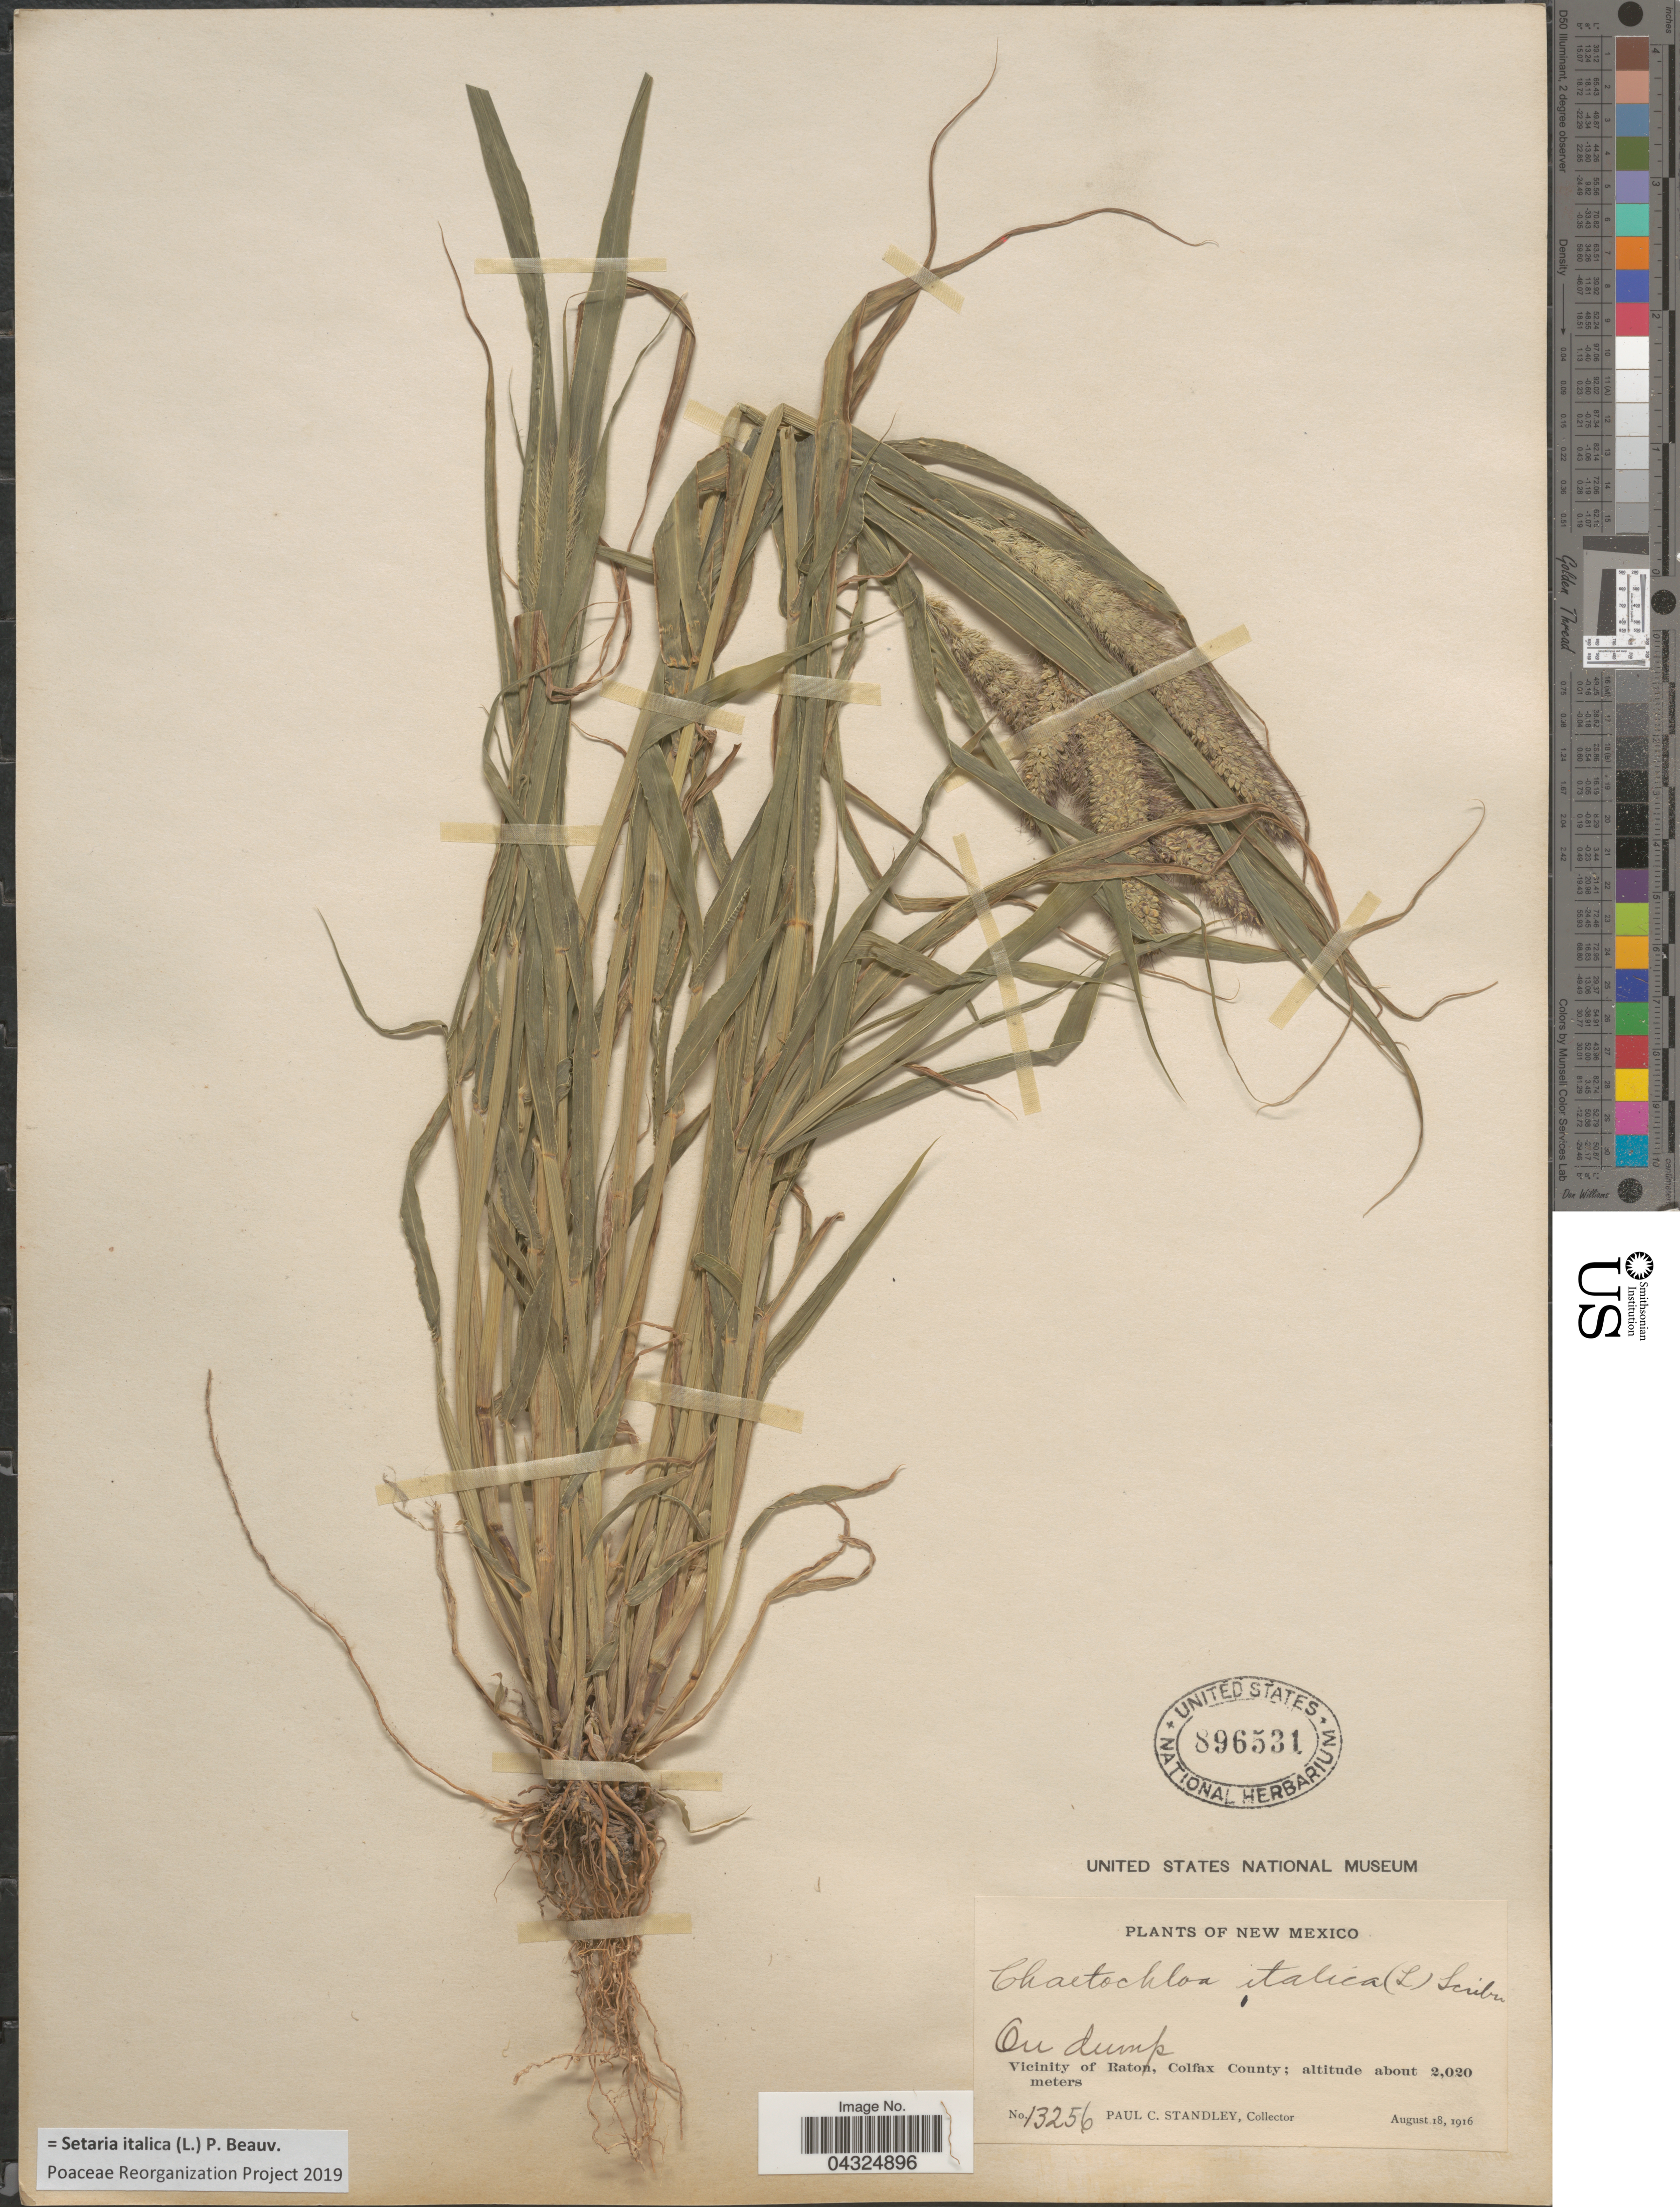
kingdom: Plantae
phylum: Tracheophyta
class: Liliopsida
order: Poales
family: Poaceae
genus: Setaria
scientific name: Setaria italica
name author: (L.) P. Beauv.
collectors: P. C. Standley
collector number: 13256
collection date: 1916-08-18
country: United States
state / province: New Mexico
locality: On dump. Vicinity of Raton, Colfax County.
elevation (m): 2020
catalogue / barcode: US 896531